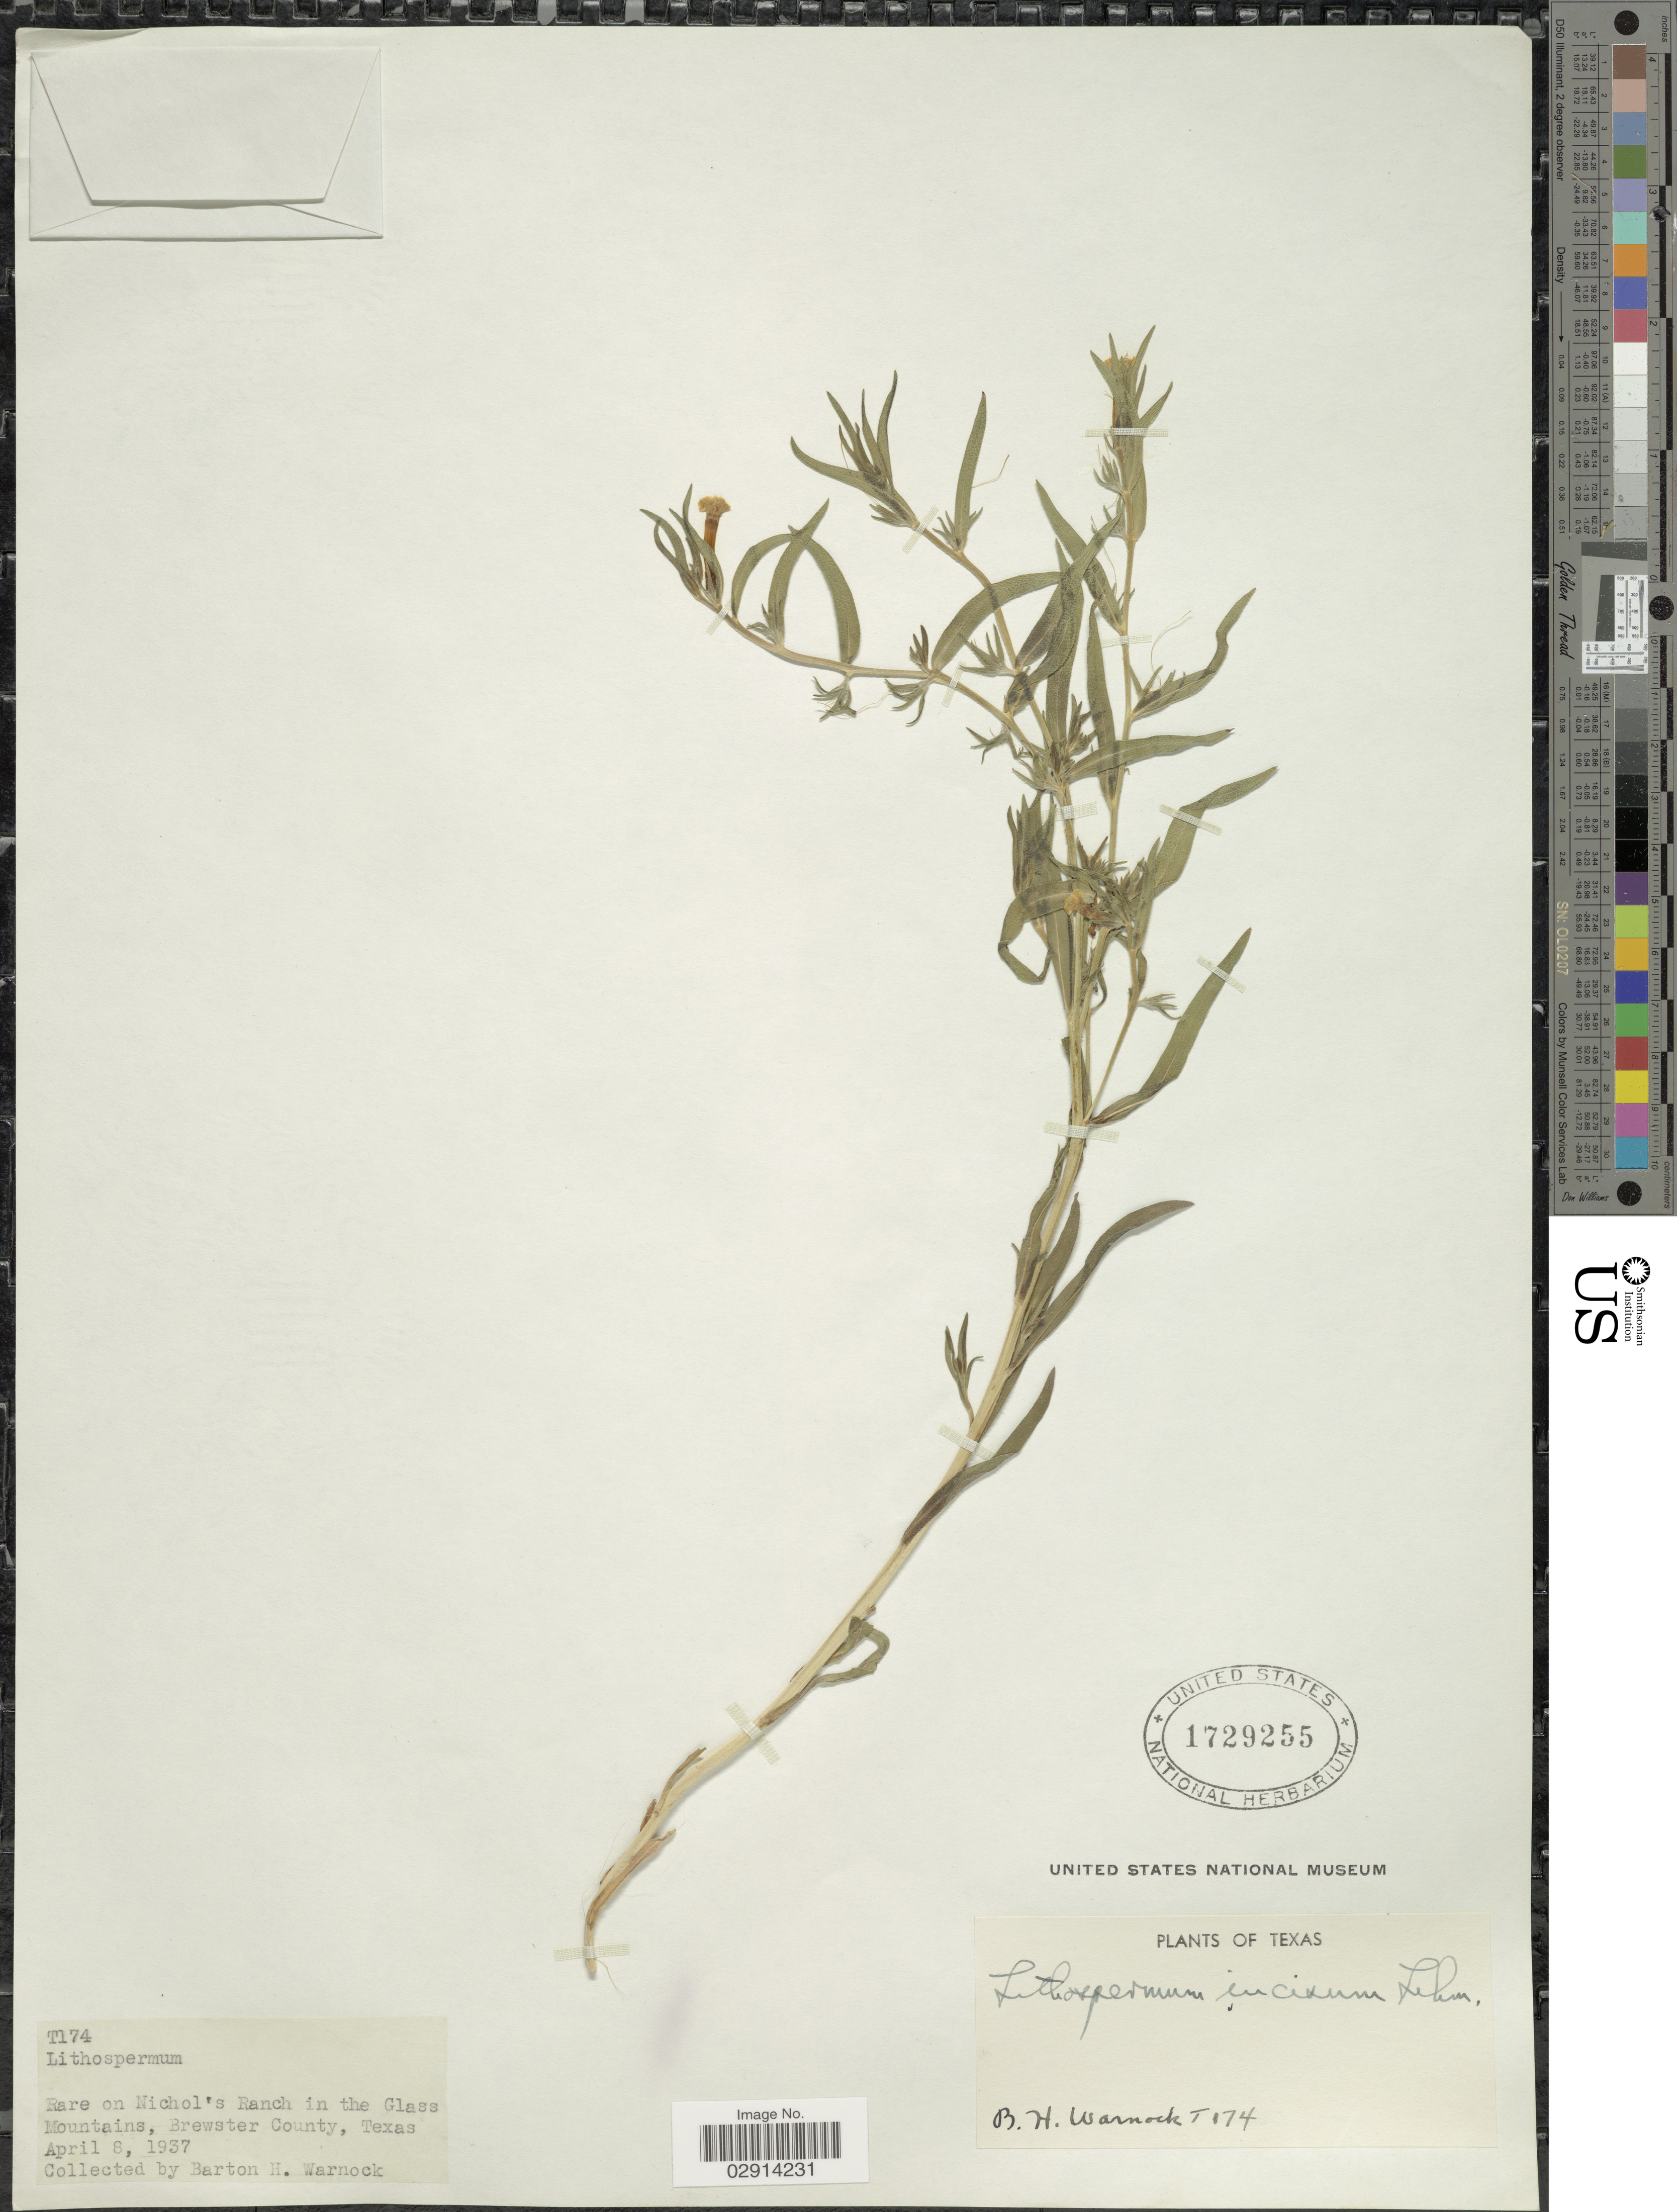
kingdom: Plantae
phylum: Tracheophyta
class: Magnoliopsida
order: Boraginales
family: Boraginaceae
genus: Lithospermum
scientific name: Lithospermum incisum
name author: Lehm.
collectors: B. H. Warnock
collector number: T174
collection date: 1937-04-08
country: United States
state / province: Texas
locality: Rare on Nichol's Ranch in the Glass Mountains, Brewster County.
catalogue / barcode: US 1729255